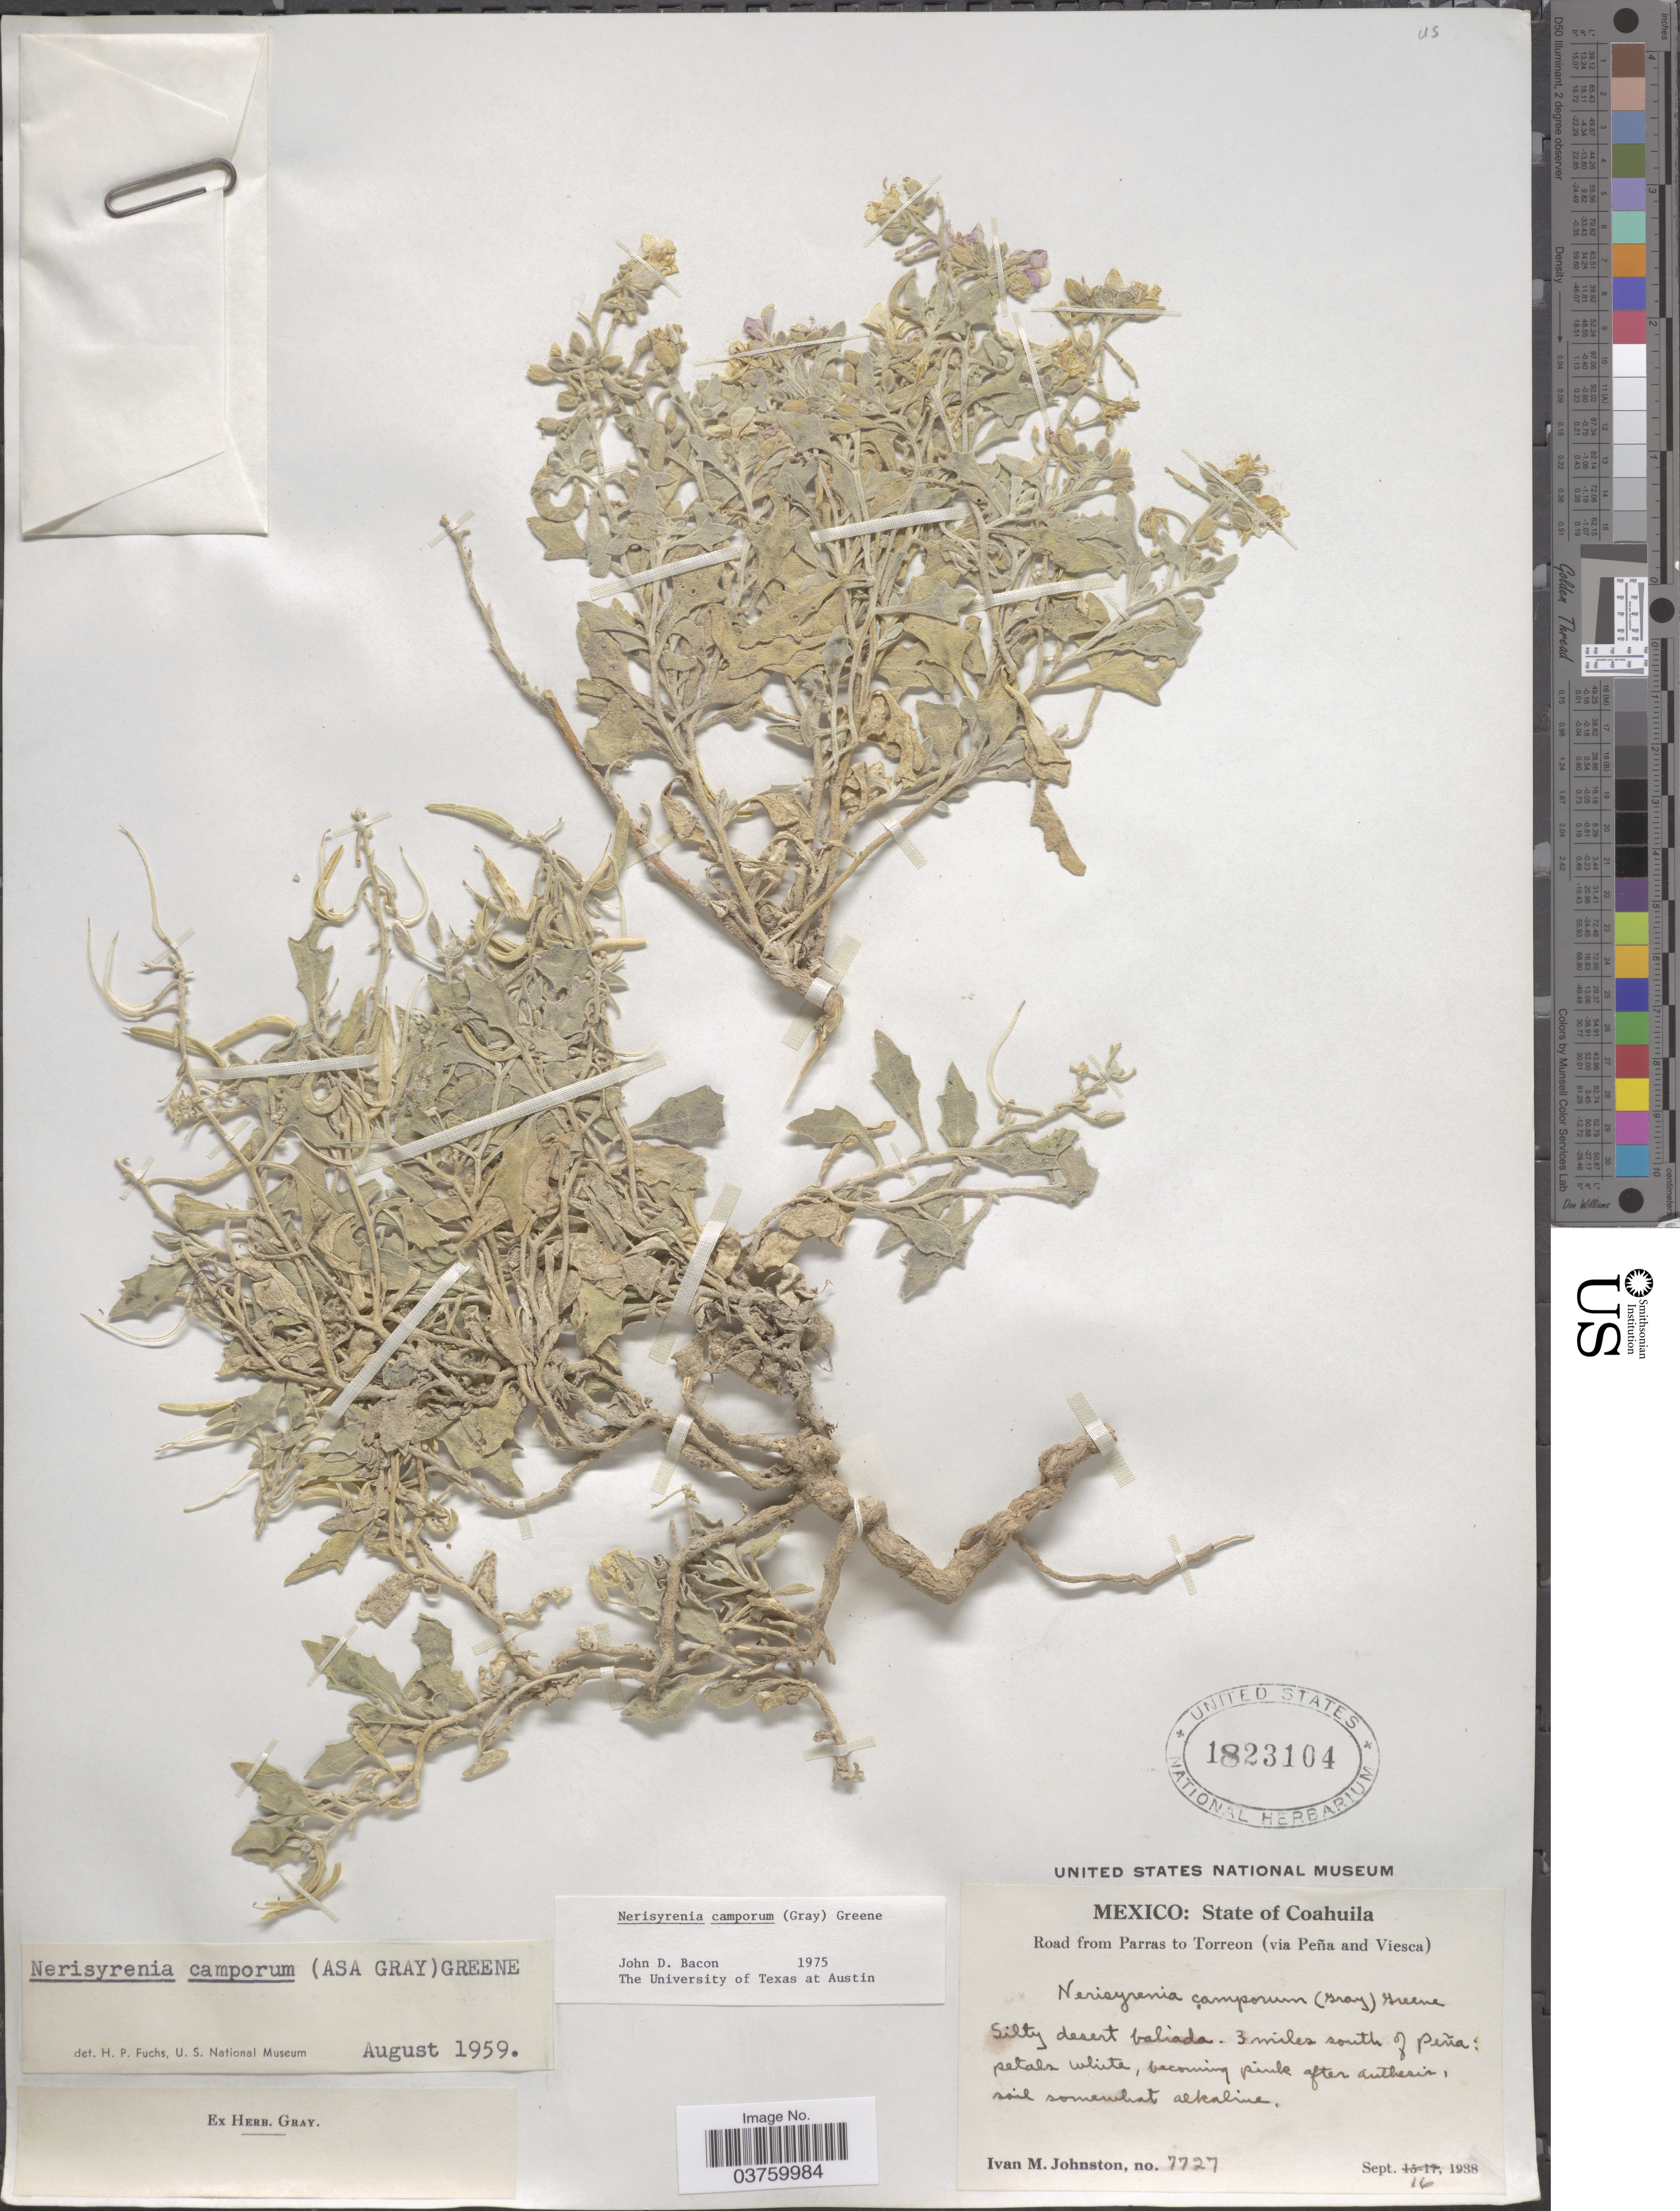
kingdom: Plantae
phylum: Tracheophyta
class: Magnoliopsida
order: Brassicales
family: Brassicaceae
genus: Nerisyrenia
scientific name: Nerisyrenia camporum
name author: (A. Gray) Greene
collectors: I.M. Johnston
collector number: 7727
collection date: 1938-09-16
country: Mexico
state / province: Coahuila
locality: Road from Parras to Torreon (via Peña and Viesca). 3 miles south of Peña.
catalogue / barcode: US 1823104